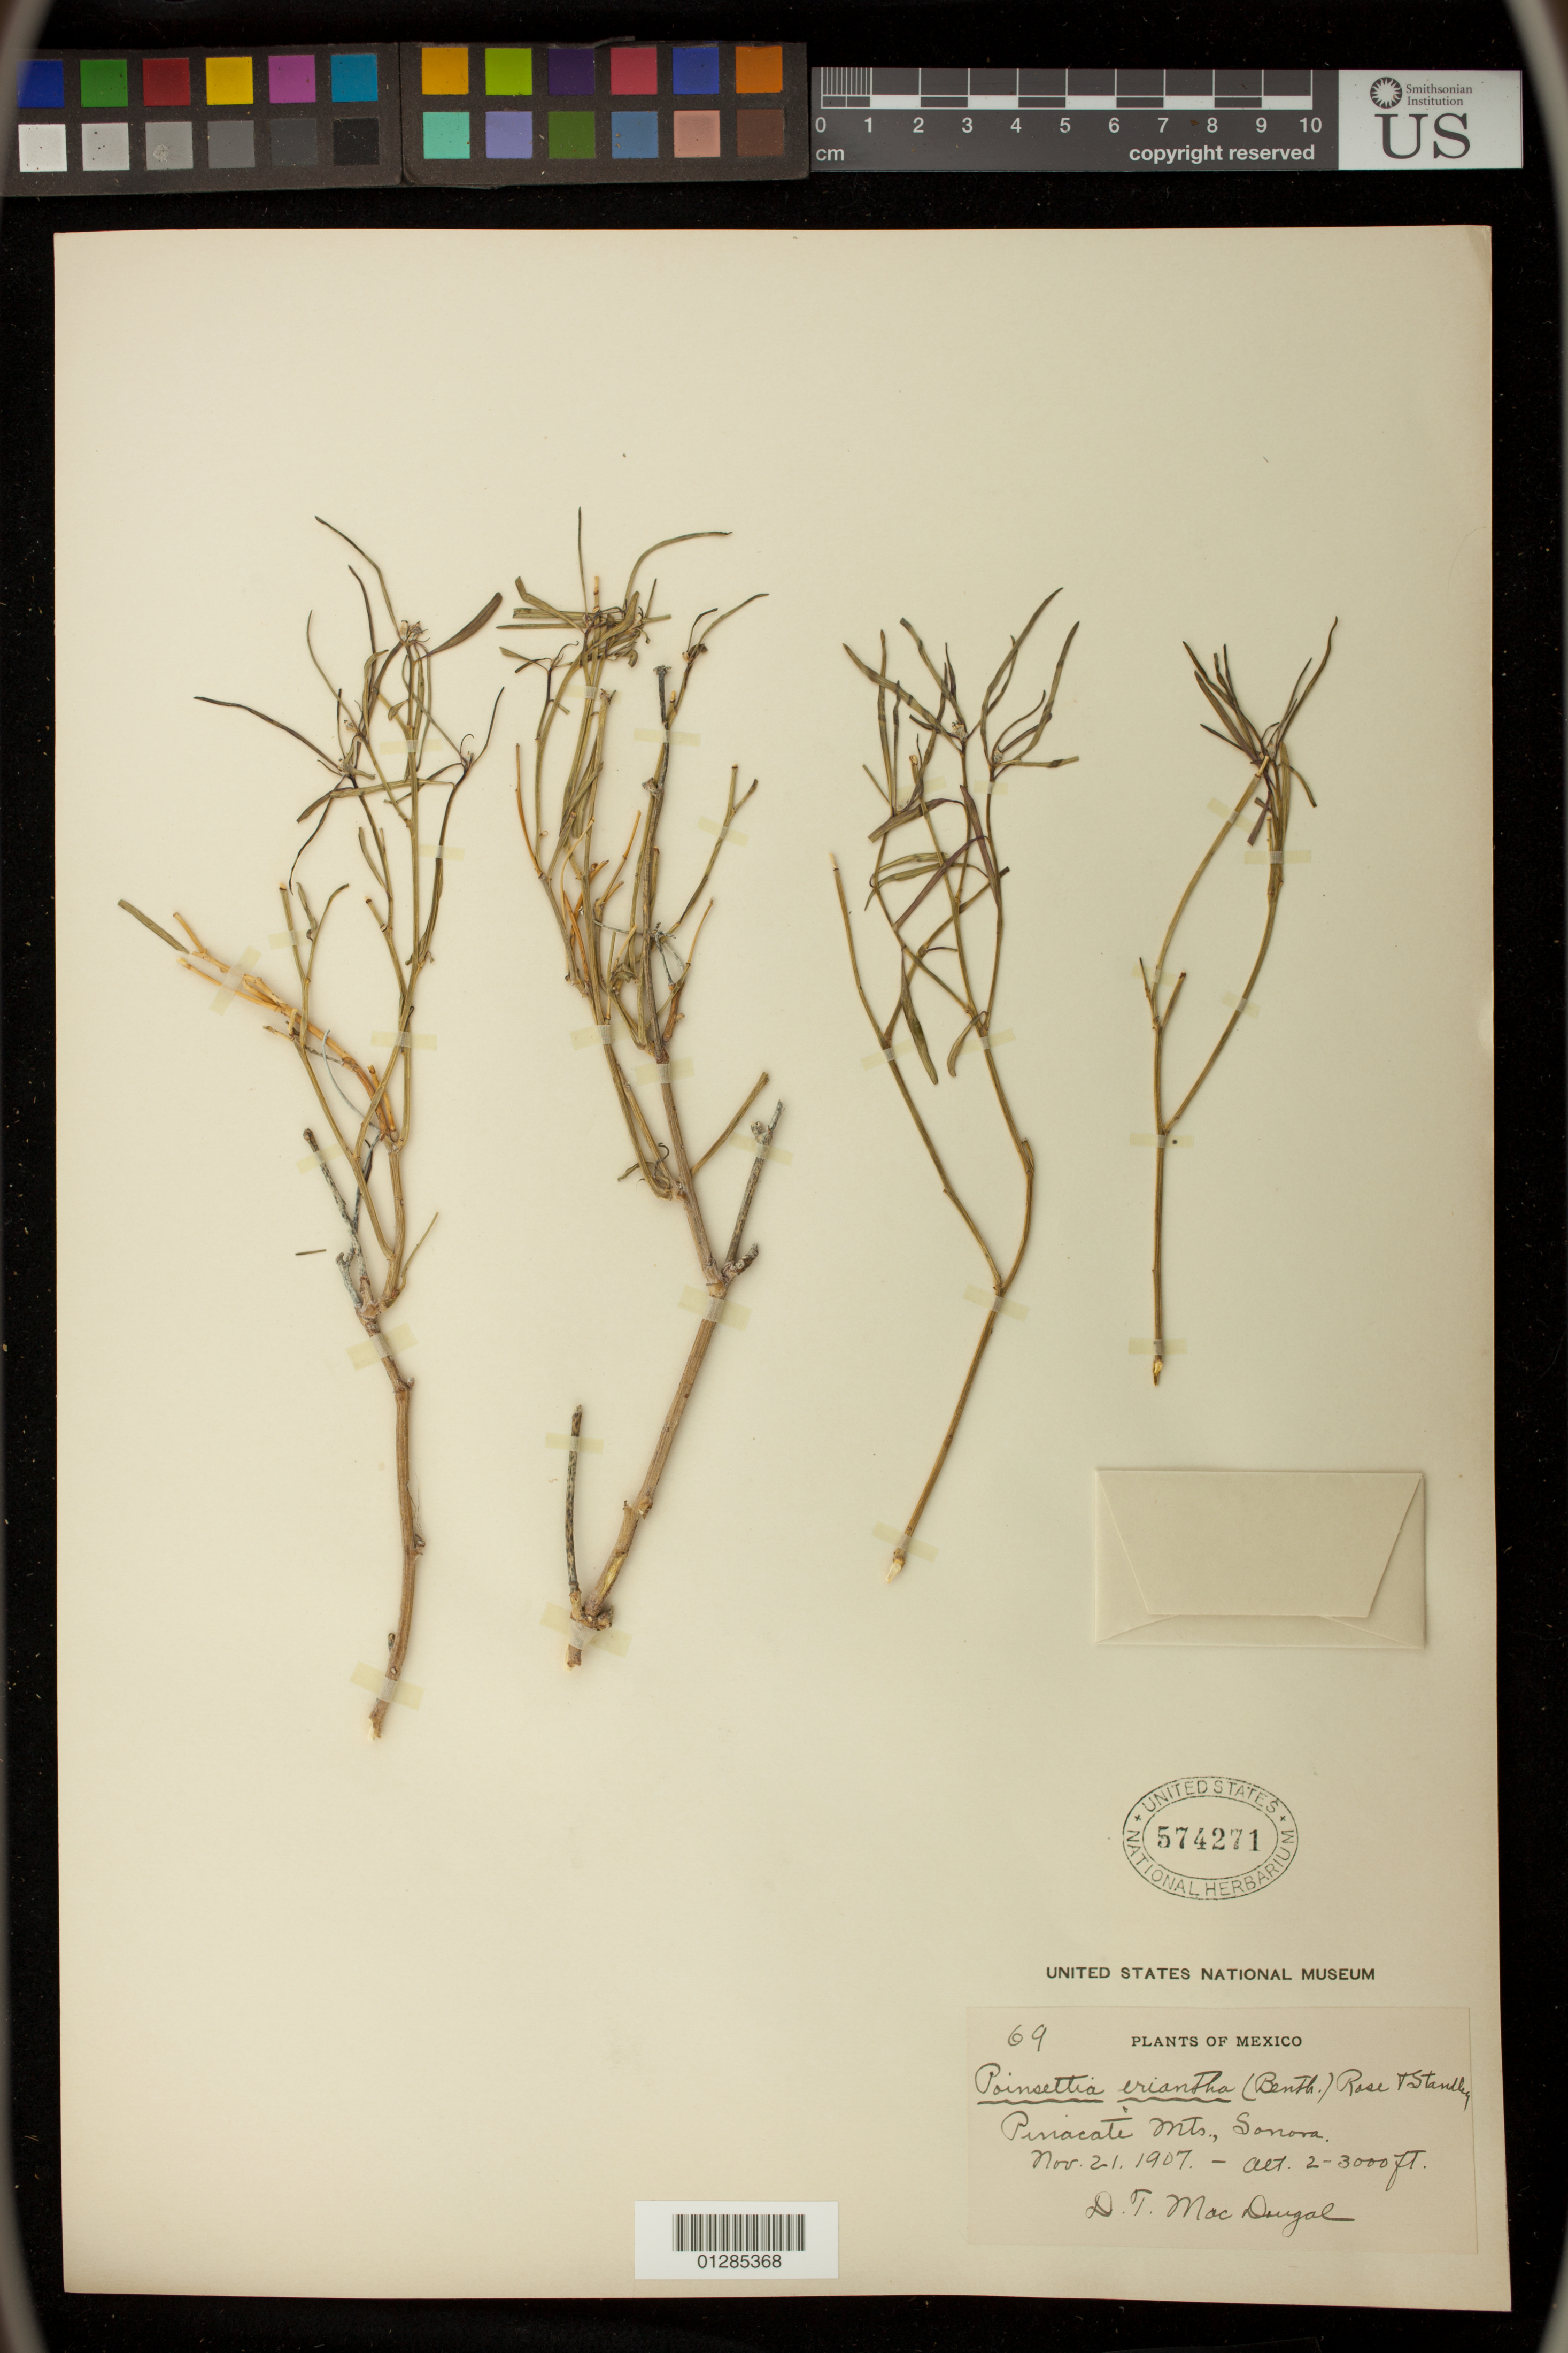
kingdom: Plantae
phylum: Tracheophyta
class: Magnoliopsida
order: Malpighiales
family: Euphorbiaceae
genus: Euphorbia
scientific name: Euphorbia eriantha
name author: Benth.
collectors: D. T. MacDougal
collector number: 69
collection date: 1907-11-21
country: Mexico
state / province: Sonora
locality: Pinacate Mts.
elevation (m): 610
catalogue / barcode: US 574271